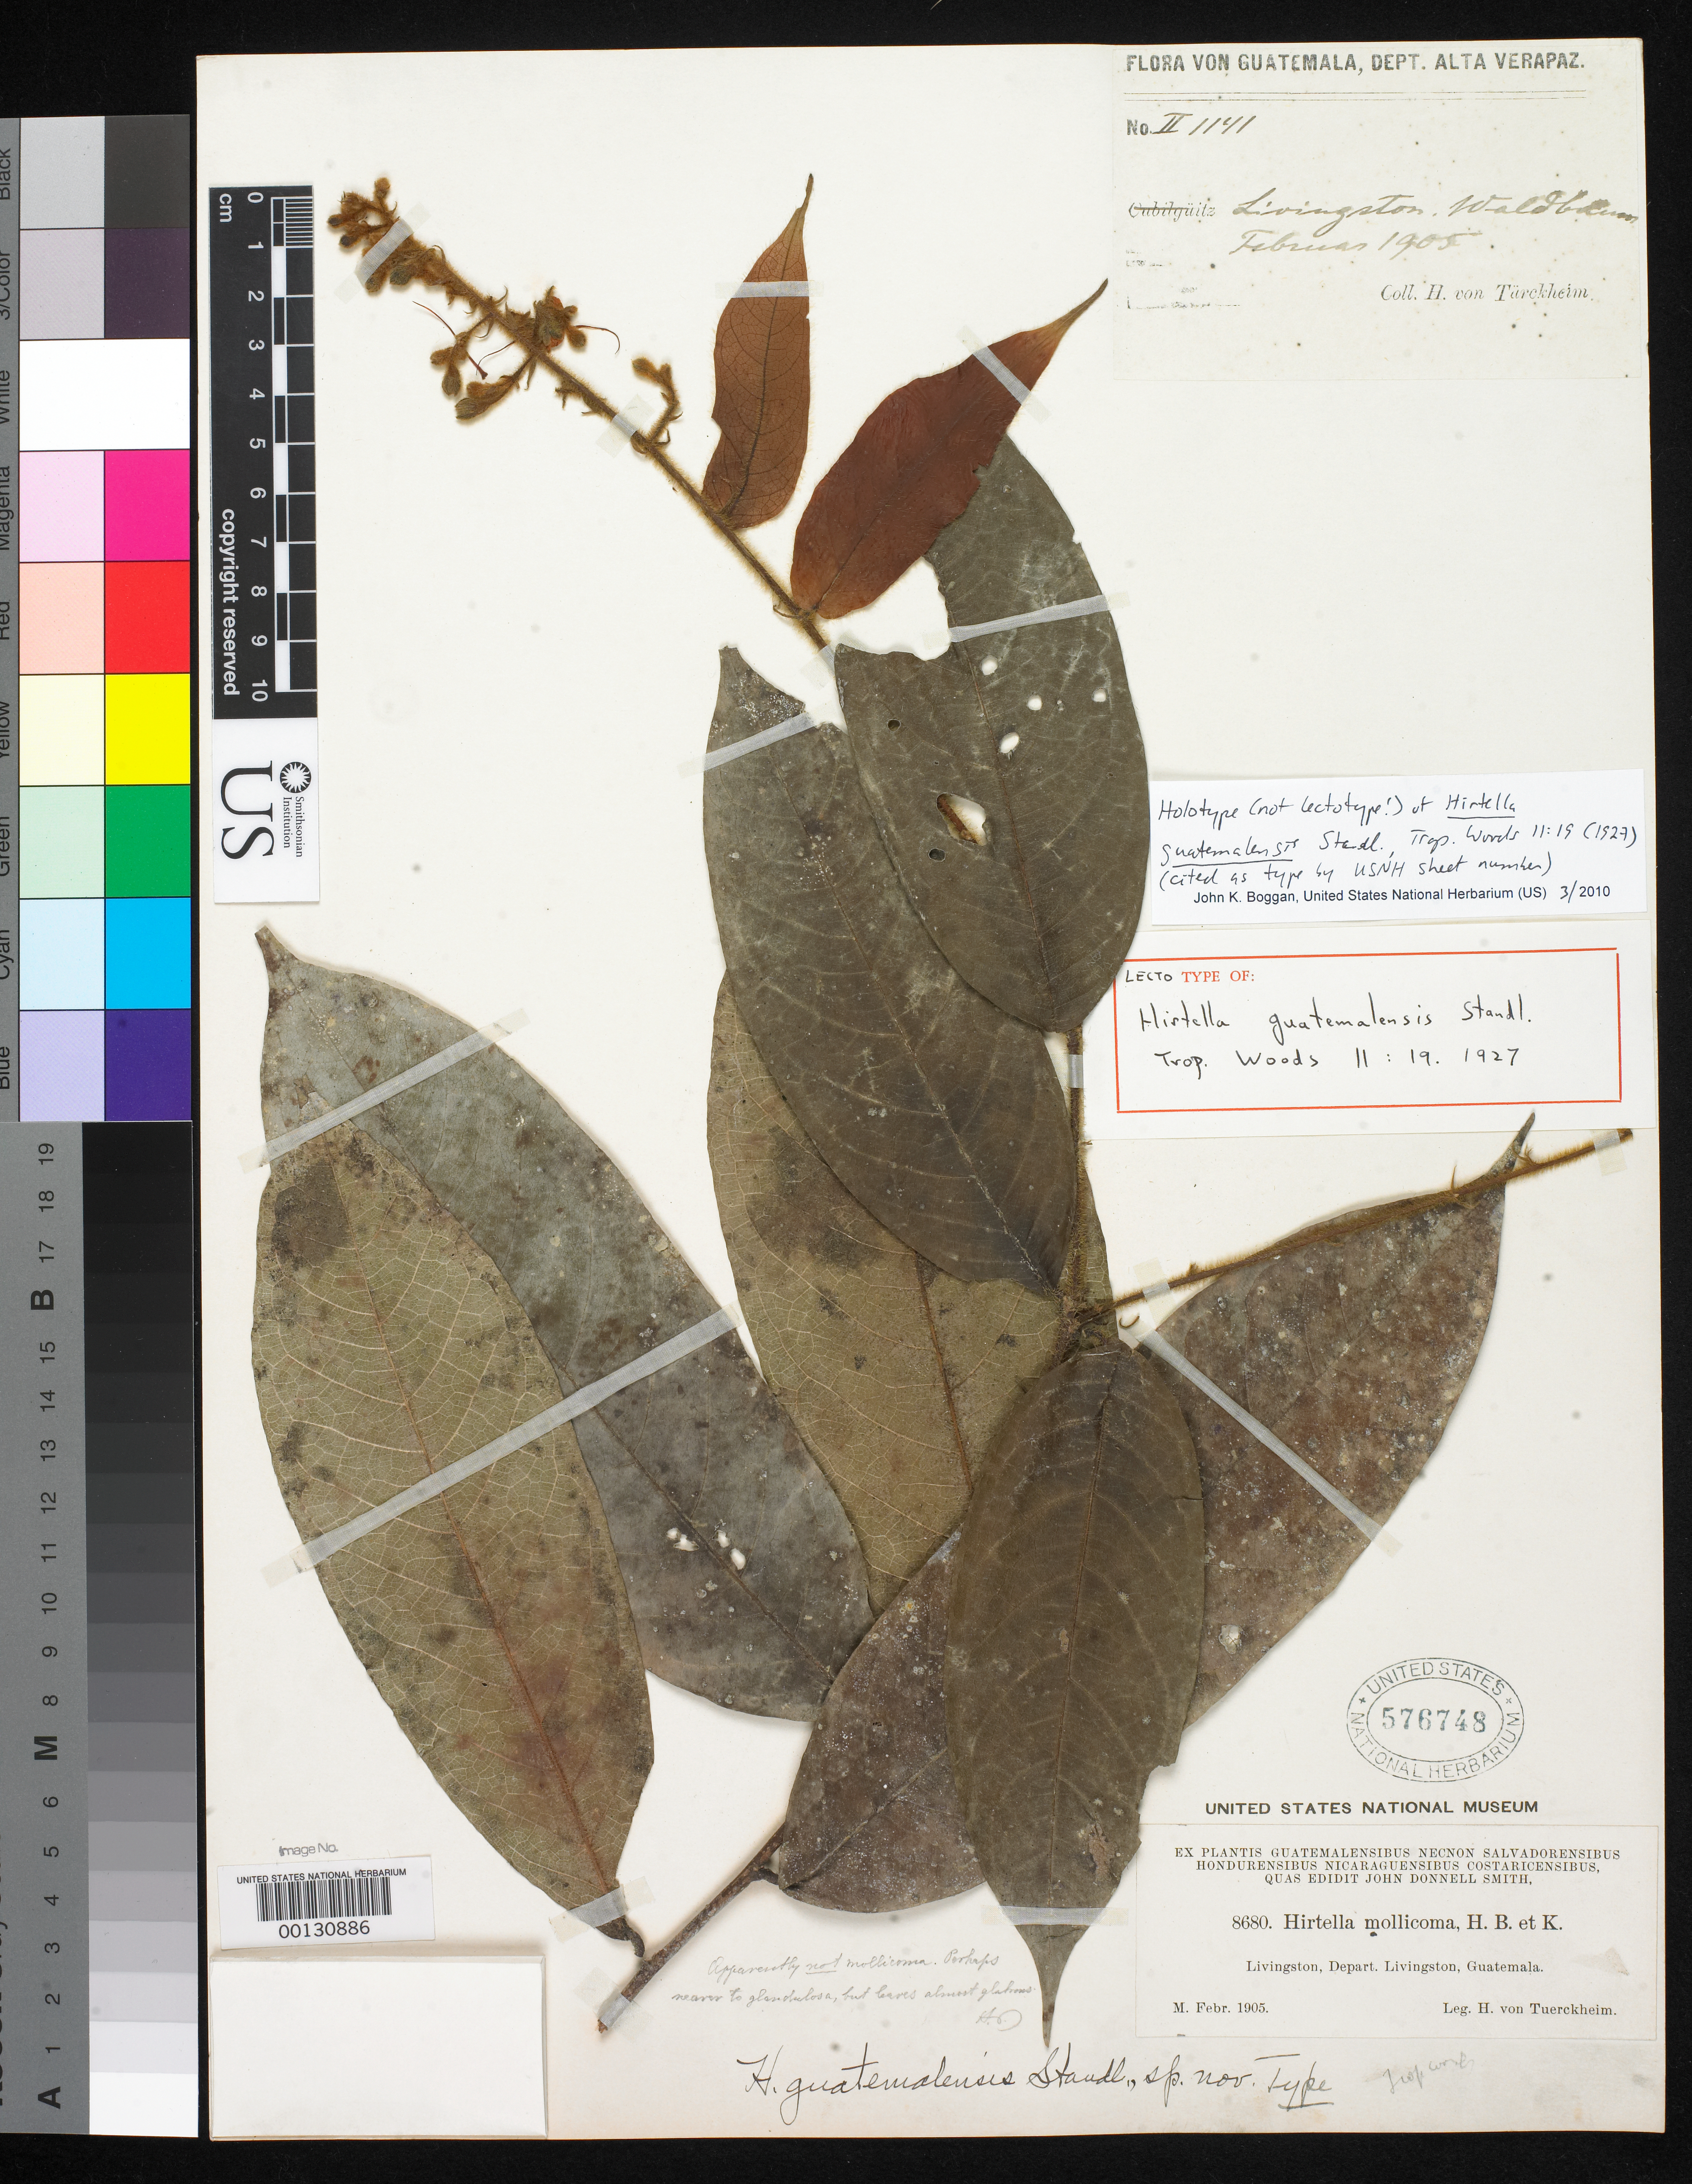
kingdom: Plantae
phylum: Tracheophyta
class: Magnoliopsida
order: Malpighiales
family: Chrysobalanaceae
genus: Hirtella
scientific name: Hirtella guatemalensis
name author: Standl.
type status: Holotype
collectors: H. von Türckheim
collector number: II 1141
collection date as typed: Feb 1905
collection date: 1905-02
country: Guatemala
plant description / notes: Erroneously annotated as "lectotype" (protologue cites type by USNH sheet number).; =Donnell Smith herbarium number 8680.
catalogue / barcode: US 576748